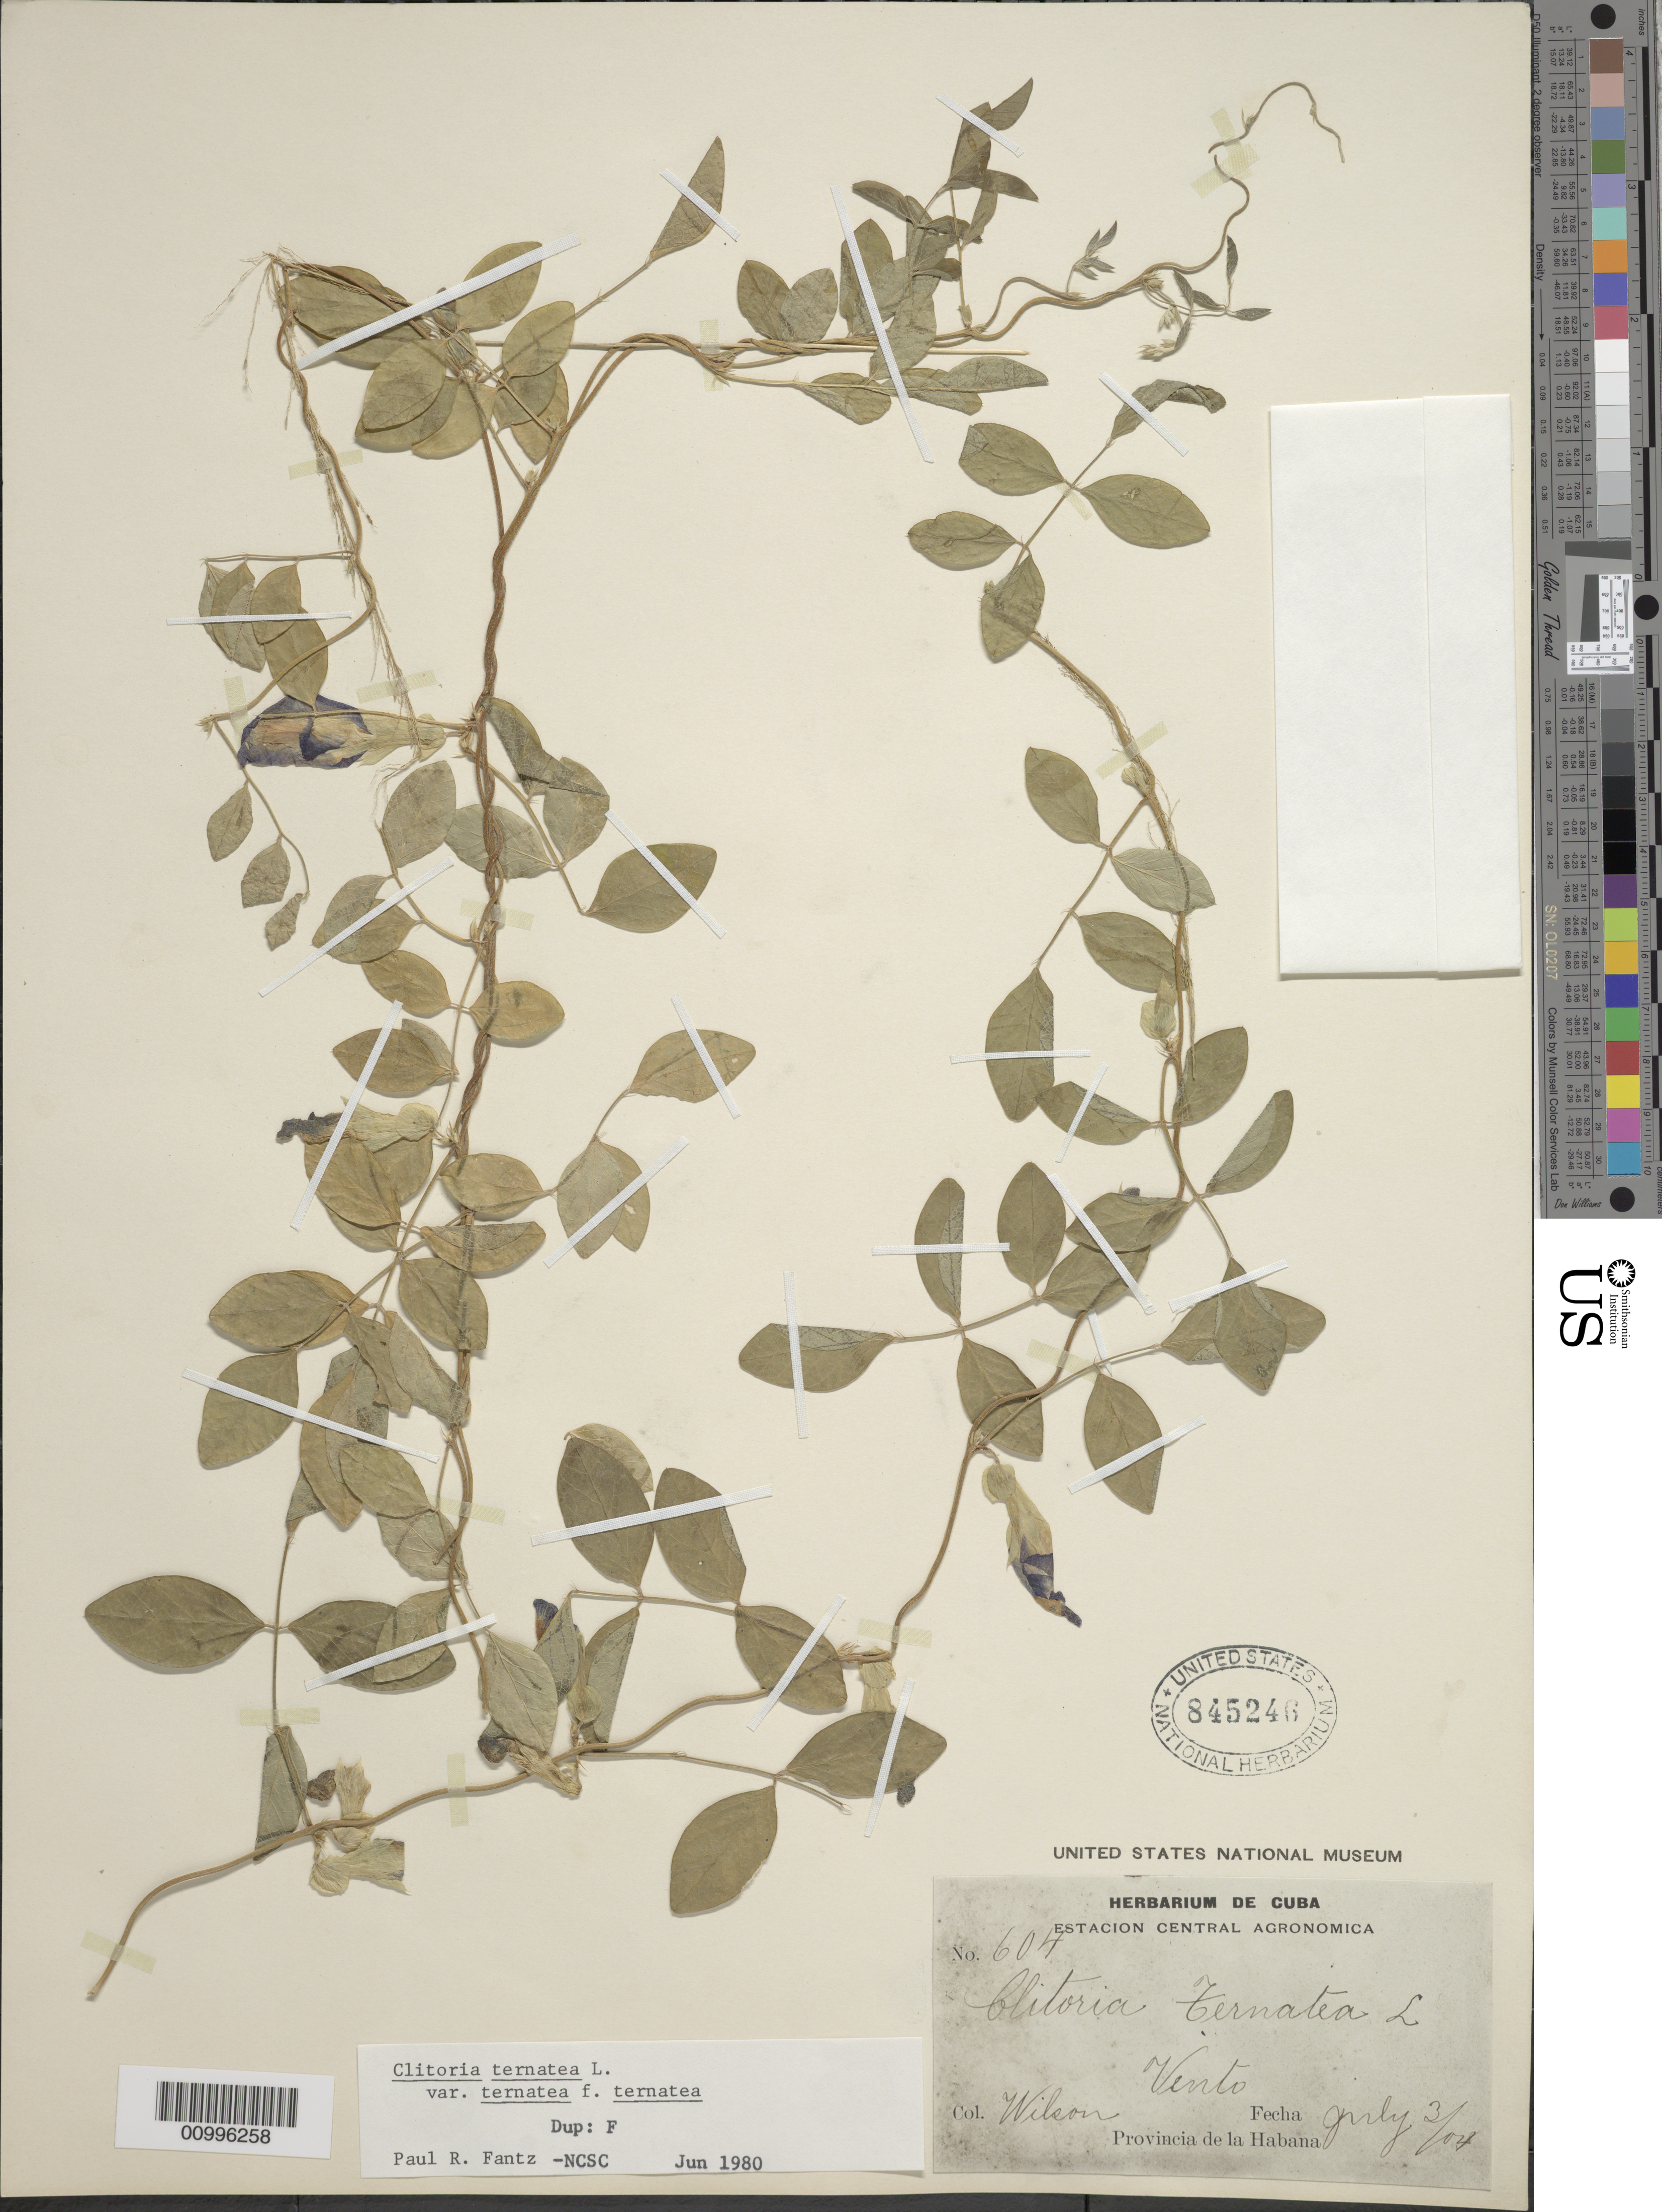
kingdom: Plantae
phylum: Tracheophyta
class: Magnoliopsida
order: Fabales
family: Fabaceae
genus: Clitoria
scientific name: Clitoria ternatea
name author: L.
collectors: -- Wilson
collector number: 604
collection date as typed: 03 Jul 1904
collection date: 1904-07-03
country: Cuba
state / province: La Habana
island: Cuba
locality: La Habana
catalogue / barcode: US 845240